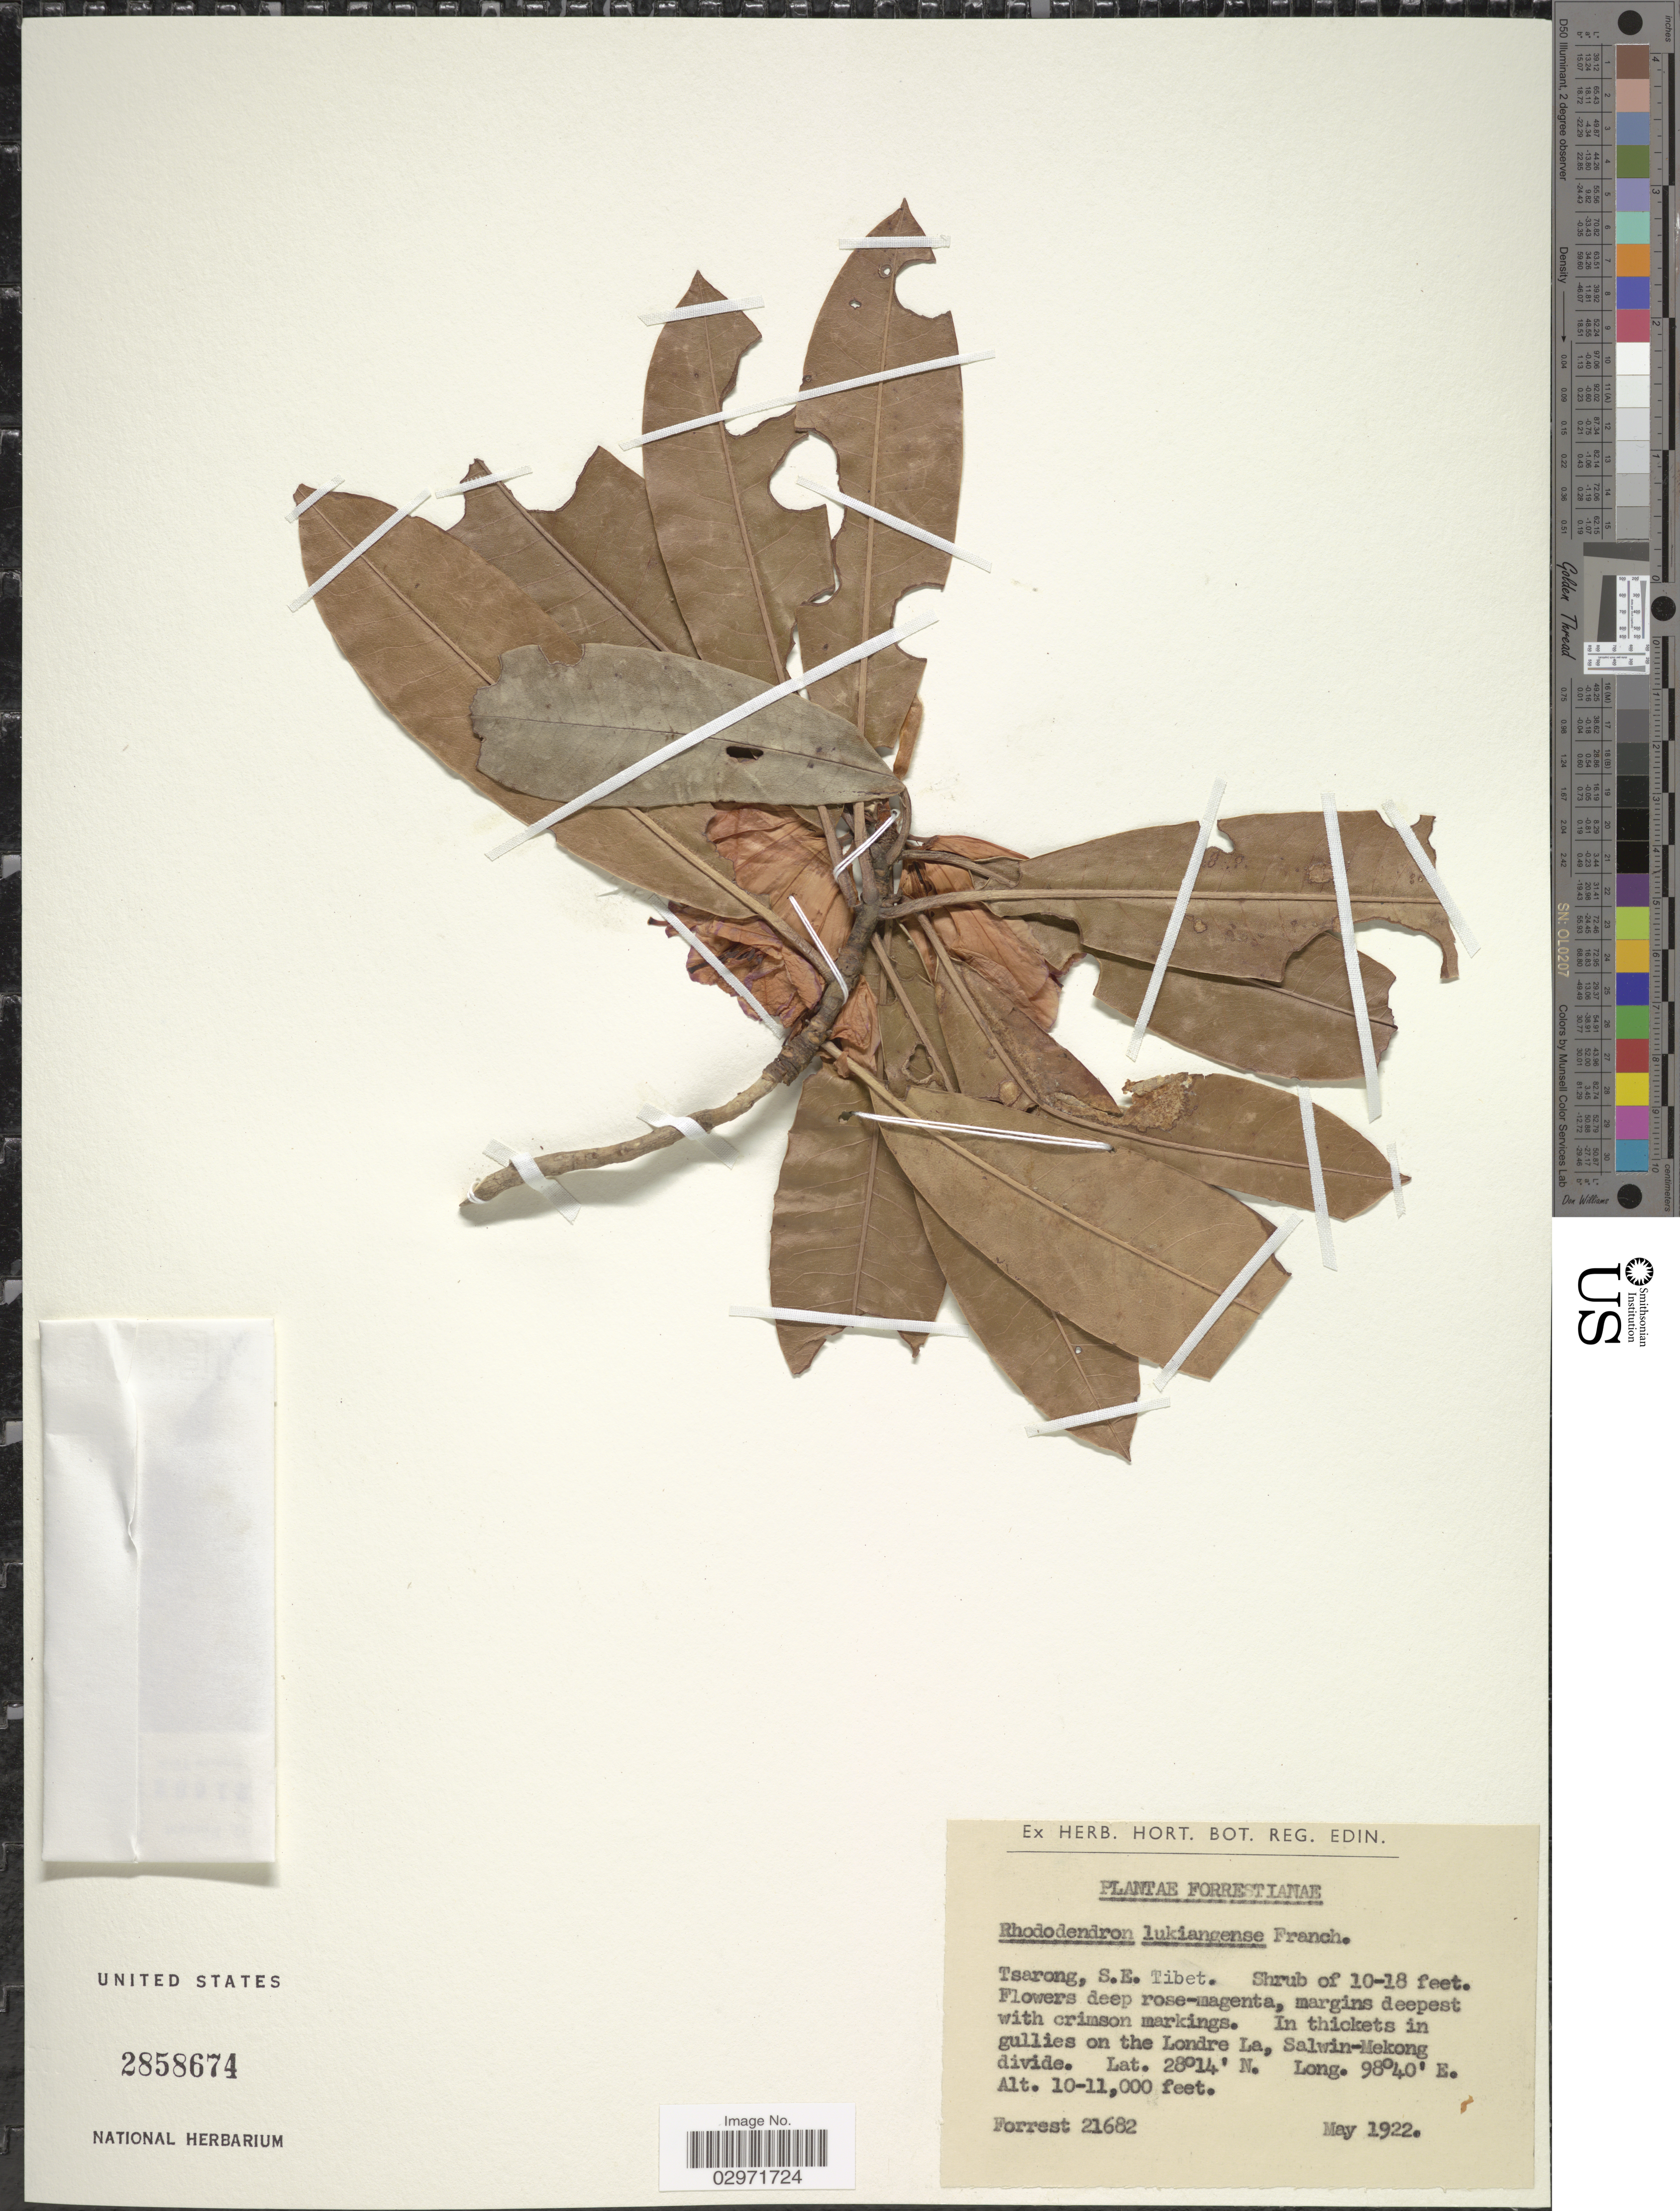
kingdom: Plantae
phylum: Tracheophyta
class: Magnoliopsida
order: Ericales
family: Ericaceae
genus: Rhododendron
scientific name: Rhododendron lukiangense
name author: Franch.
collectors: -. Forrest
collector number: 21682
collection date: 1922-05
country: China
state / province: Xizang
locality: On the Londre La, Salwin-Mekong divide.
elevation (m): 3048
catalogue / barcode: US 2858674